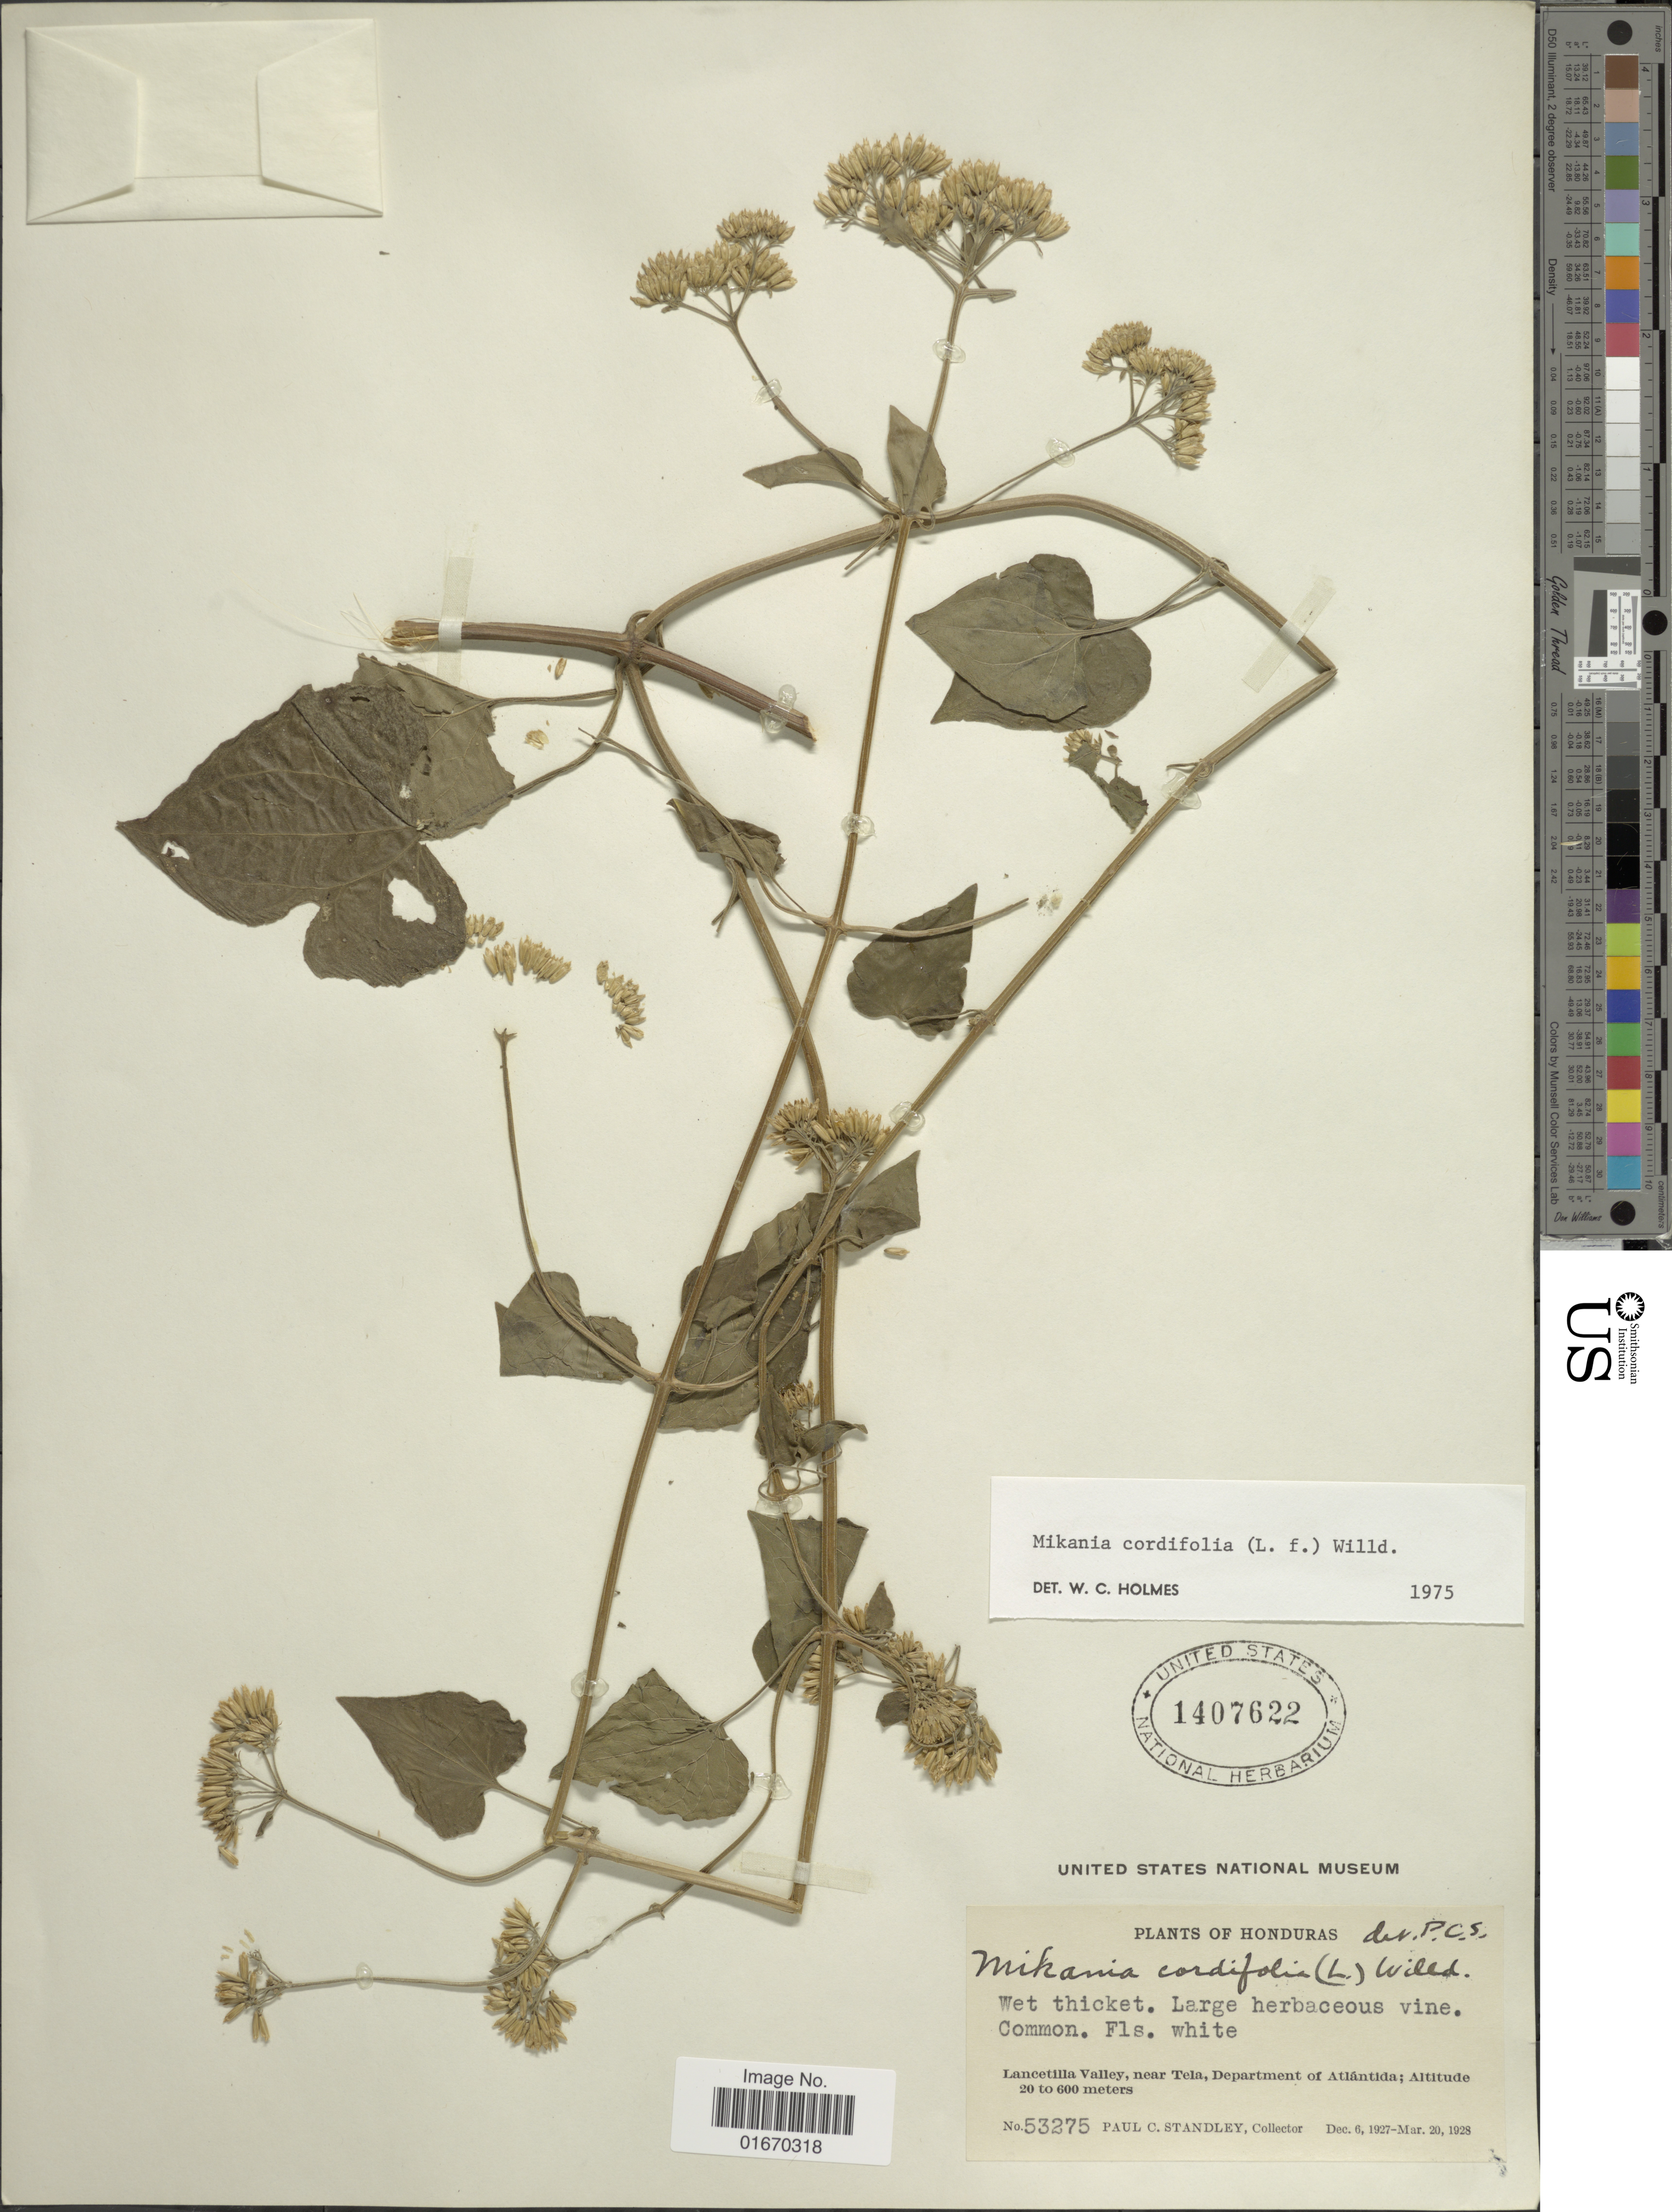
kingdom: Plantae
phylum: Tracheophyta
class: Magnoliopsida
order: Asterales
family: Asteraceae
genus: Mikania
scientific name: Mikania cordifolia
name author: Kunth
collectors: P. C. Standley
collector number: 53275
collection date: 1927-12-06/1928-03-20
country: Honduras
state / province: Atlántida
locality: Lancetilla Valley, near Tela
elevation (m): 20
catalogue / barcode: US 1407622